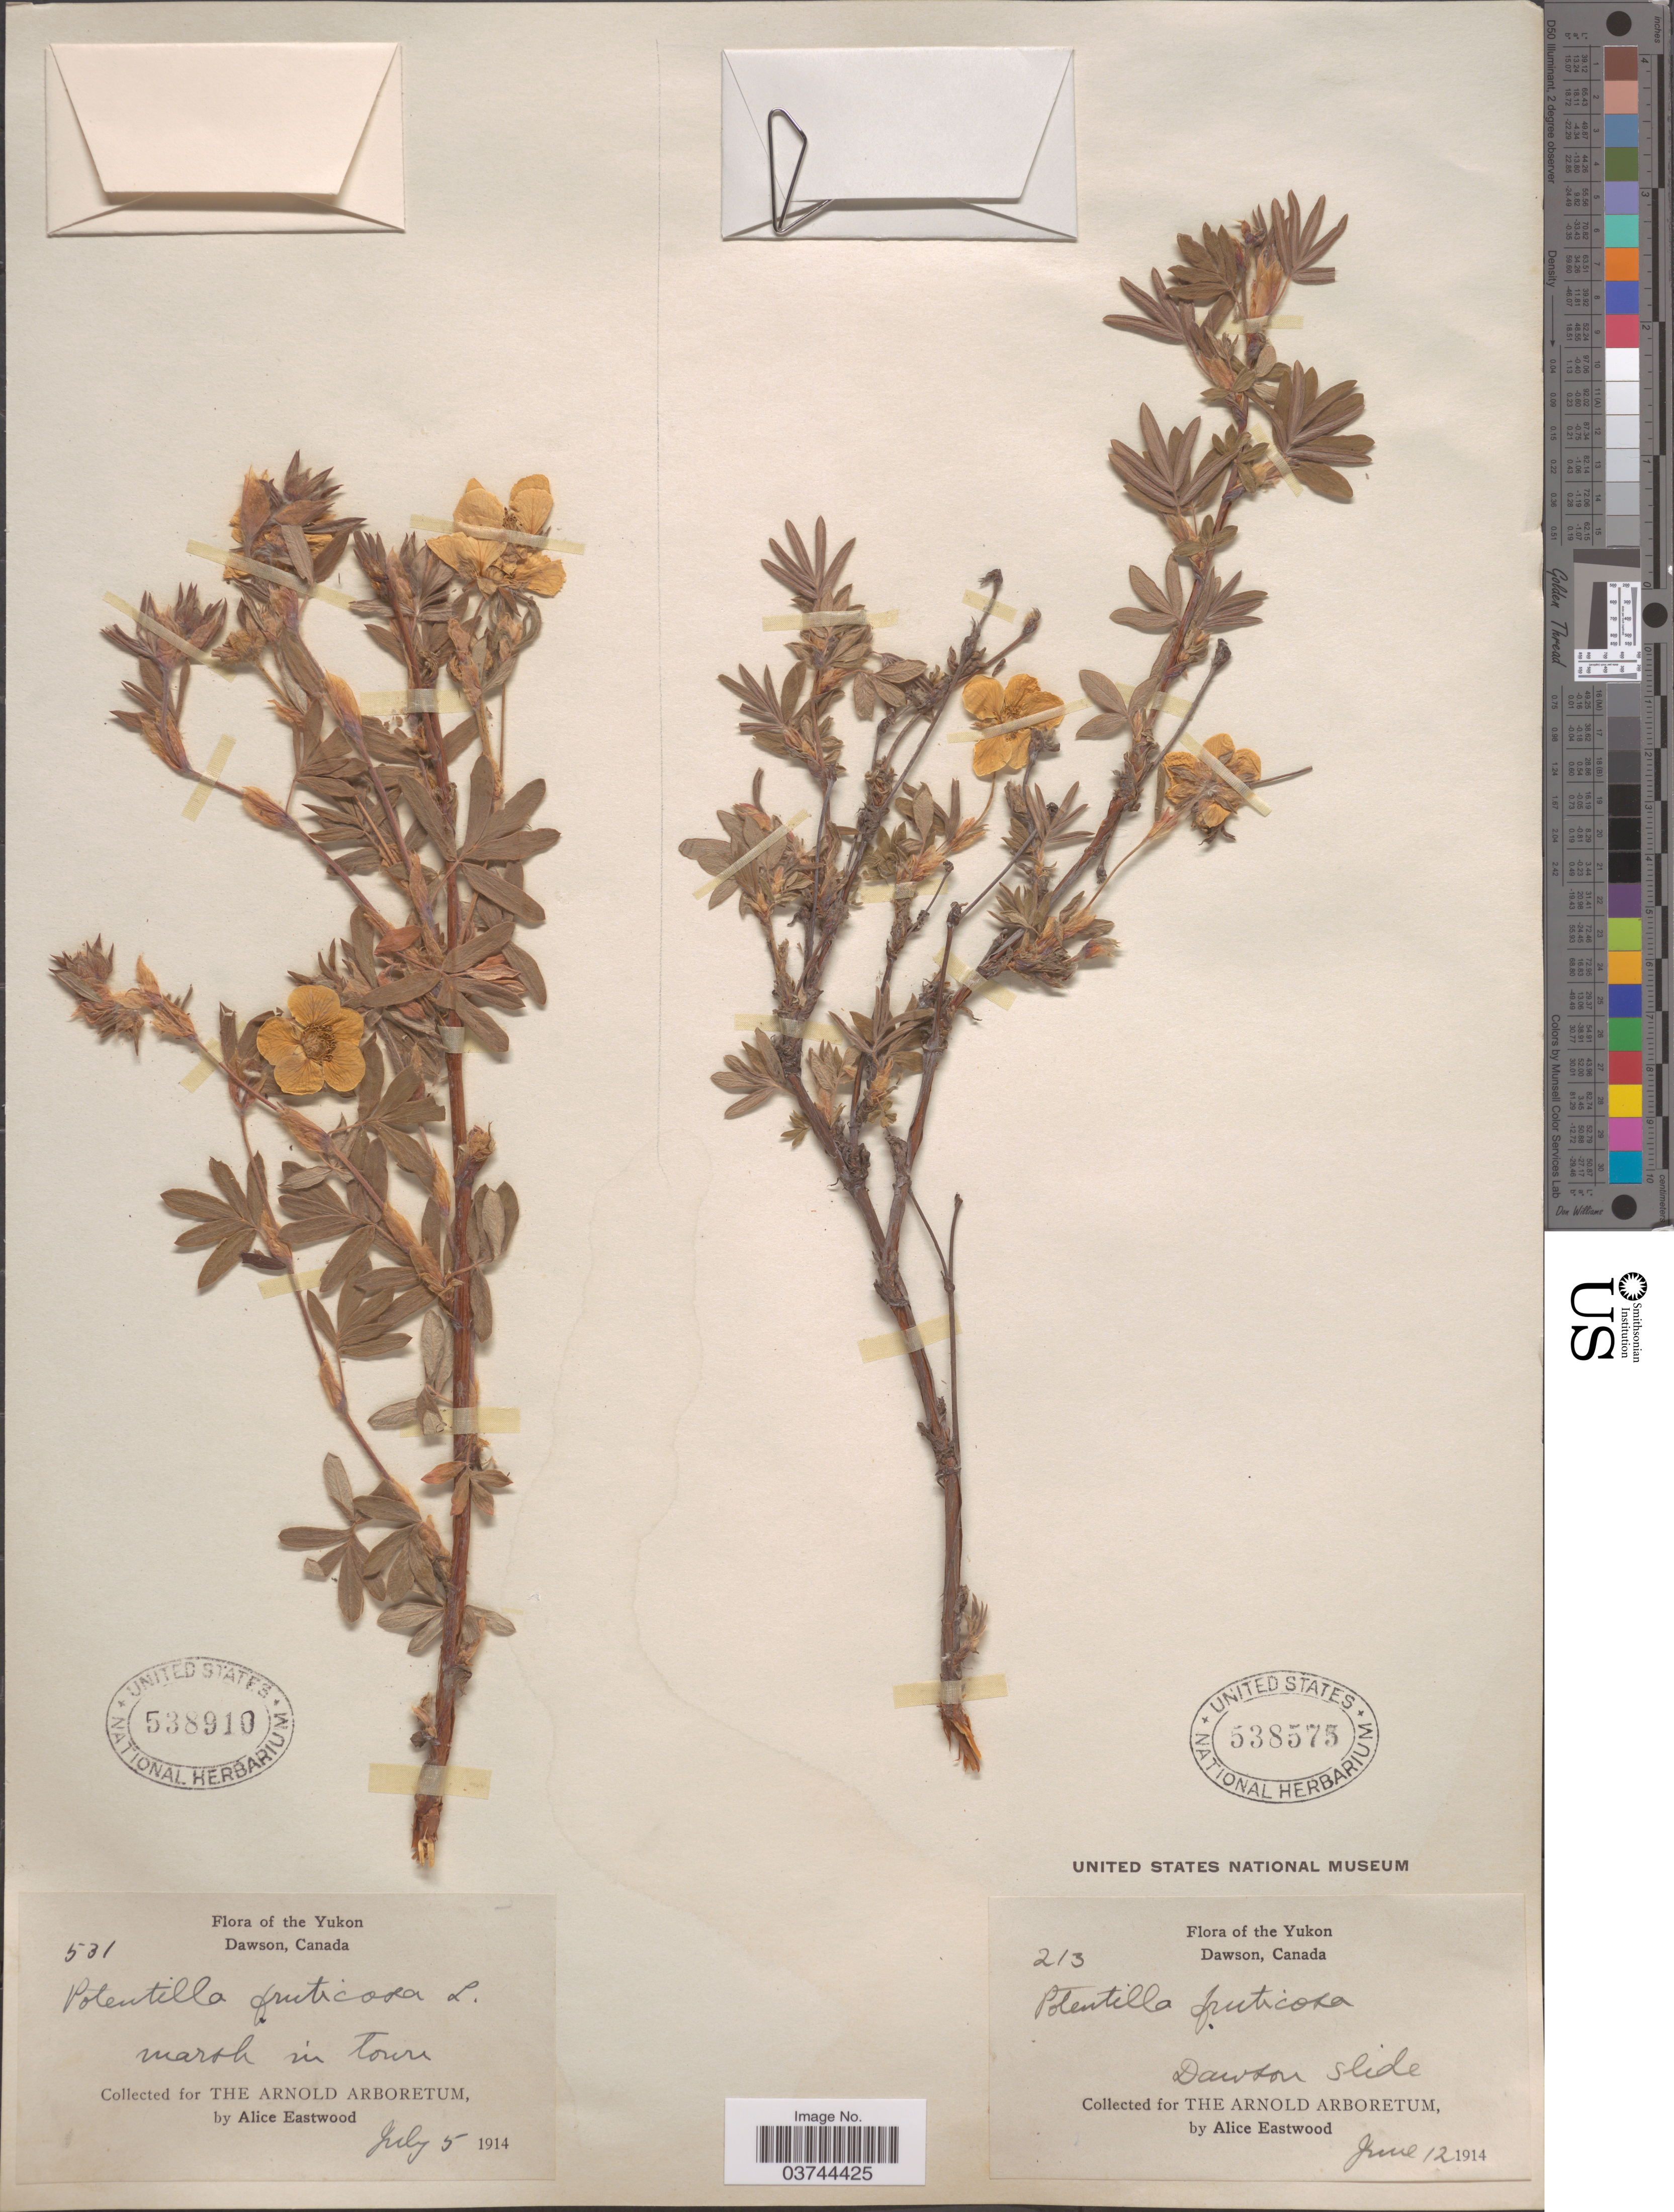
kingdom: Plantae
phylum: Tracheophyta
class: Magnoliopsida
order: Rosales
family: Rosaceae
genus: Dasiphora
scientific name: Dasiphora fruticosa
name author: (L.) Rydb.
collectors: A. Eastwood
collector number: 213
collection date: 1914-06-12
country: Canada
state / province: Yukon Territory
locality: The Yukon. Dawson. Dawson slide.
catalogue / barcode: US 538575